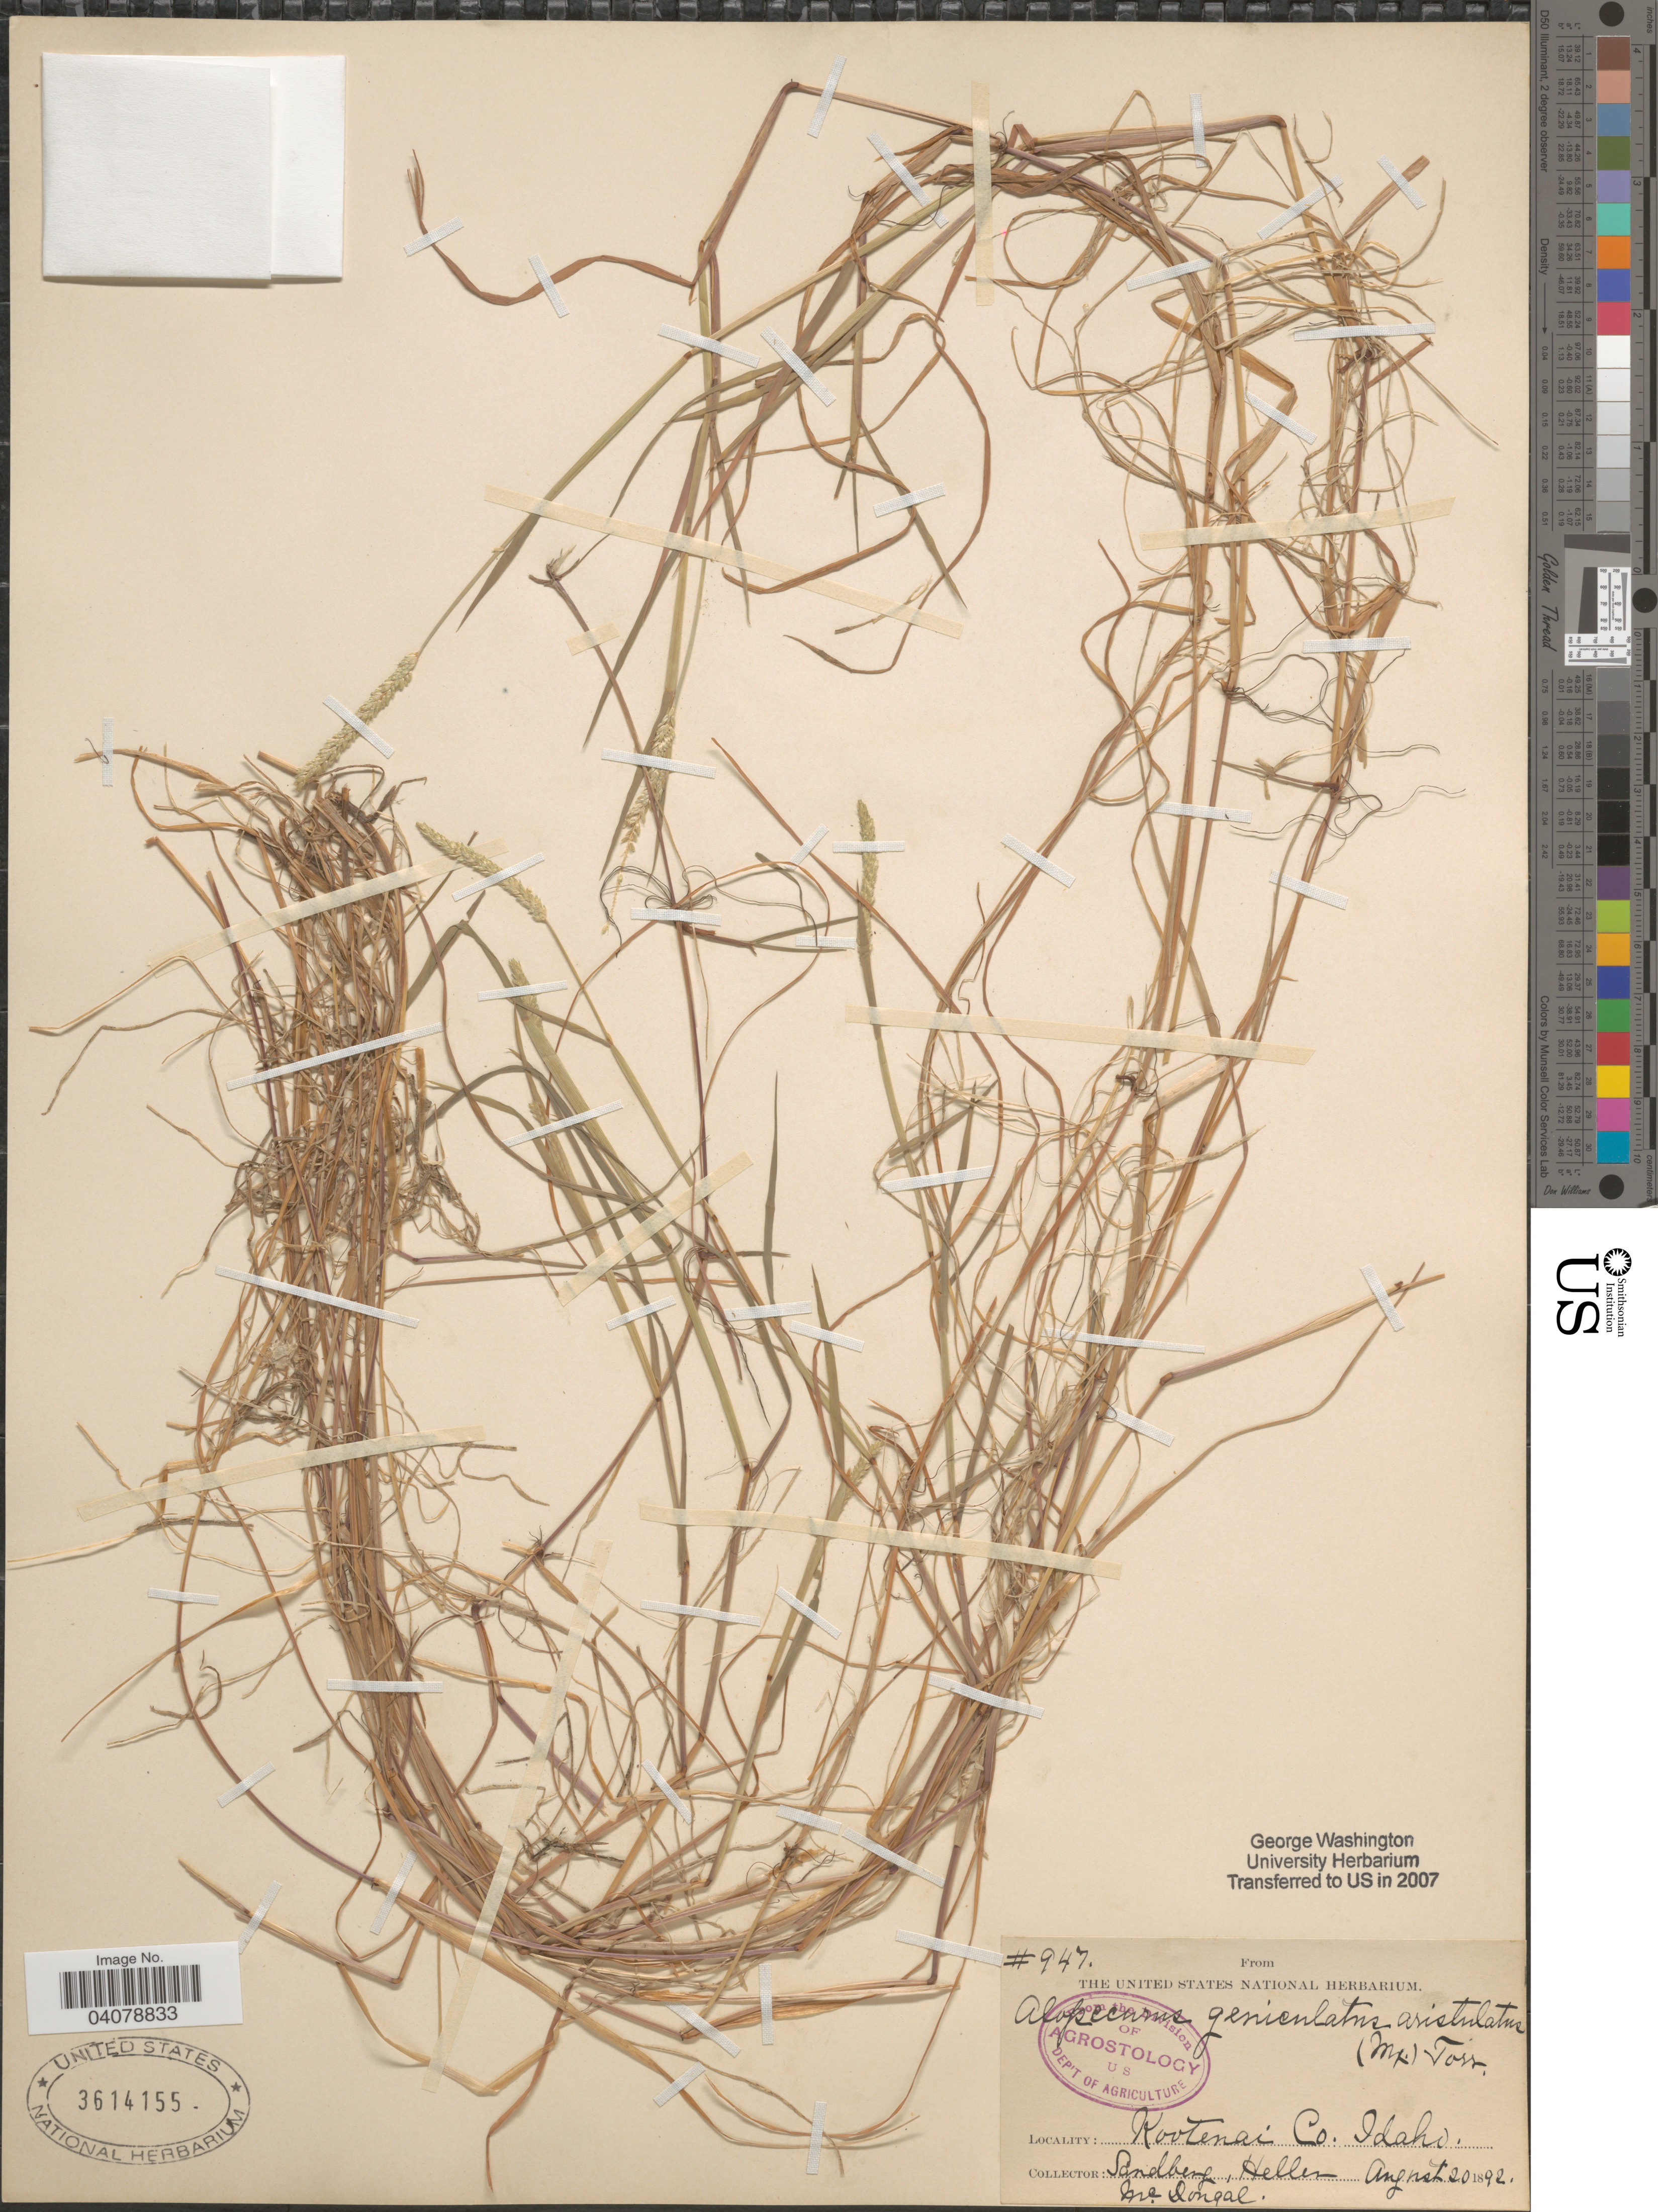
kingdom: Plantae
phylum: Tracheophyta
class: Liliopsida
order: Poales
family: Poaceae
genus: Alopecurus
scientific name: Alopecurus geniculatus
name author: L.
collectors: Sandberg, -- Heller & McDougal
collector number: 947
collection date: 1892-08-20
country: United States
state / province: Idaho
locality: Kootenai Co.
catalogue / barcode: US 3614155